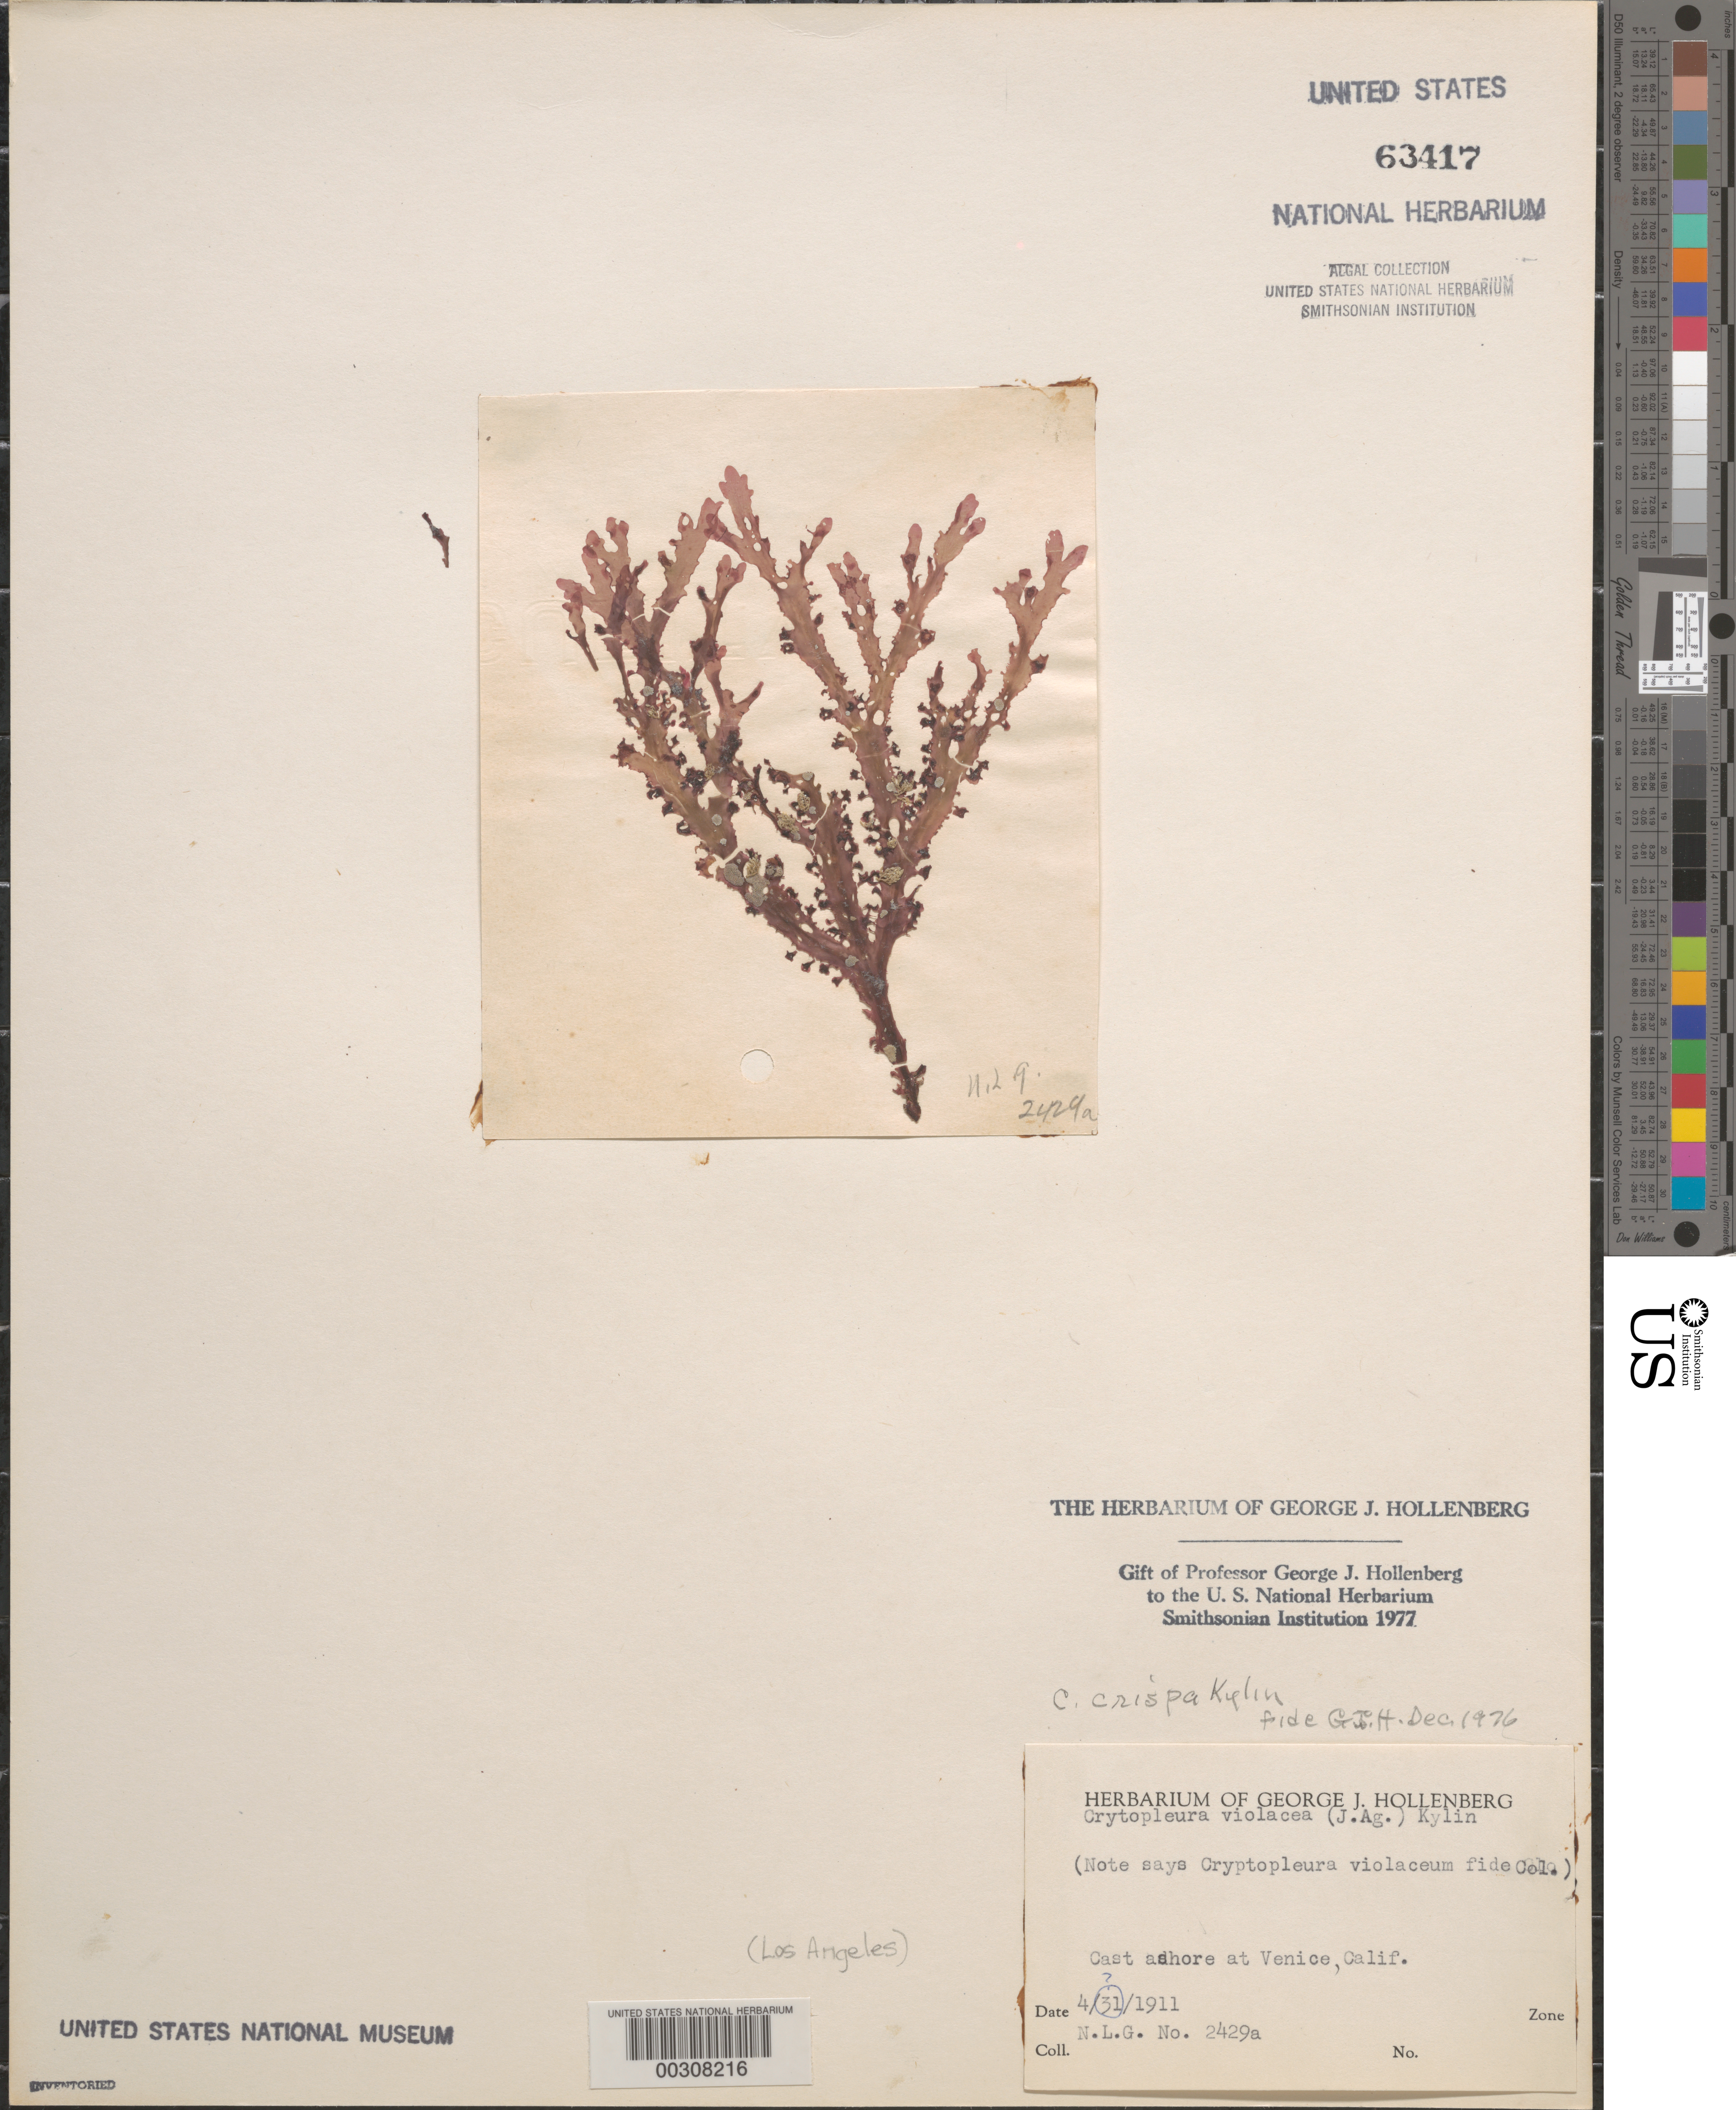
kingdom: Plantae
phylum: Rhodophyta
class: Florideophyceae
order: Ceramiales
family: Delesseriaceae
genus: Cryptopleura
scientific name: Cryptopleura crispa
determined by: Hollenberg, George J.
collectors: N. Gardner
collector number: NLG 2429a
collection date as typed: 30 Apr 1911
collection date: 1911-04-30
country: United States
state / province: California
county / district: Los Angeles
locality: Venice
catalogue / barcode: US 63417